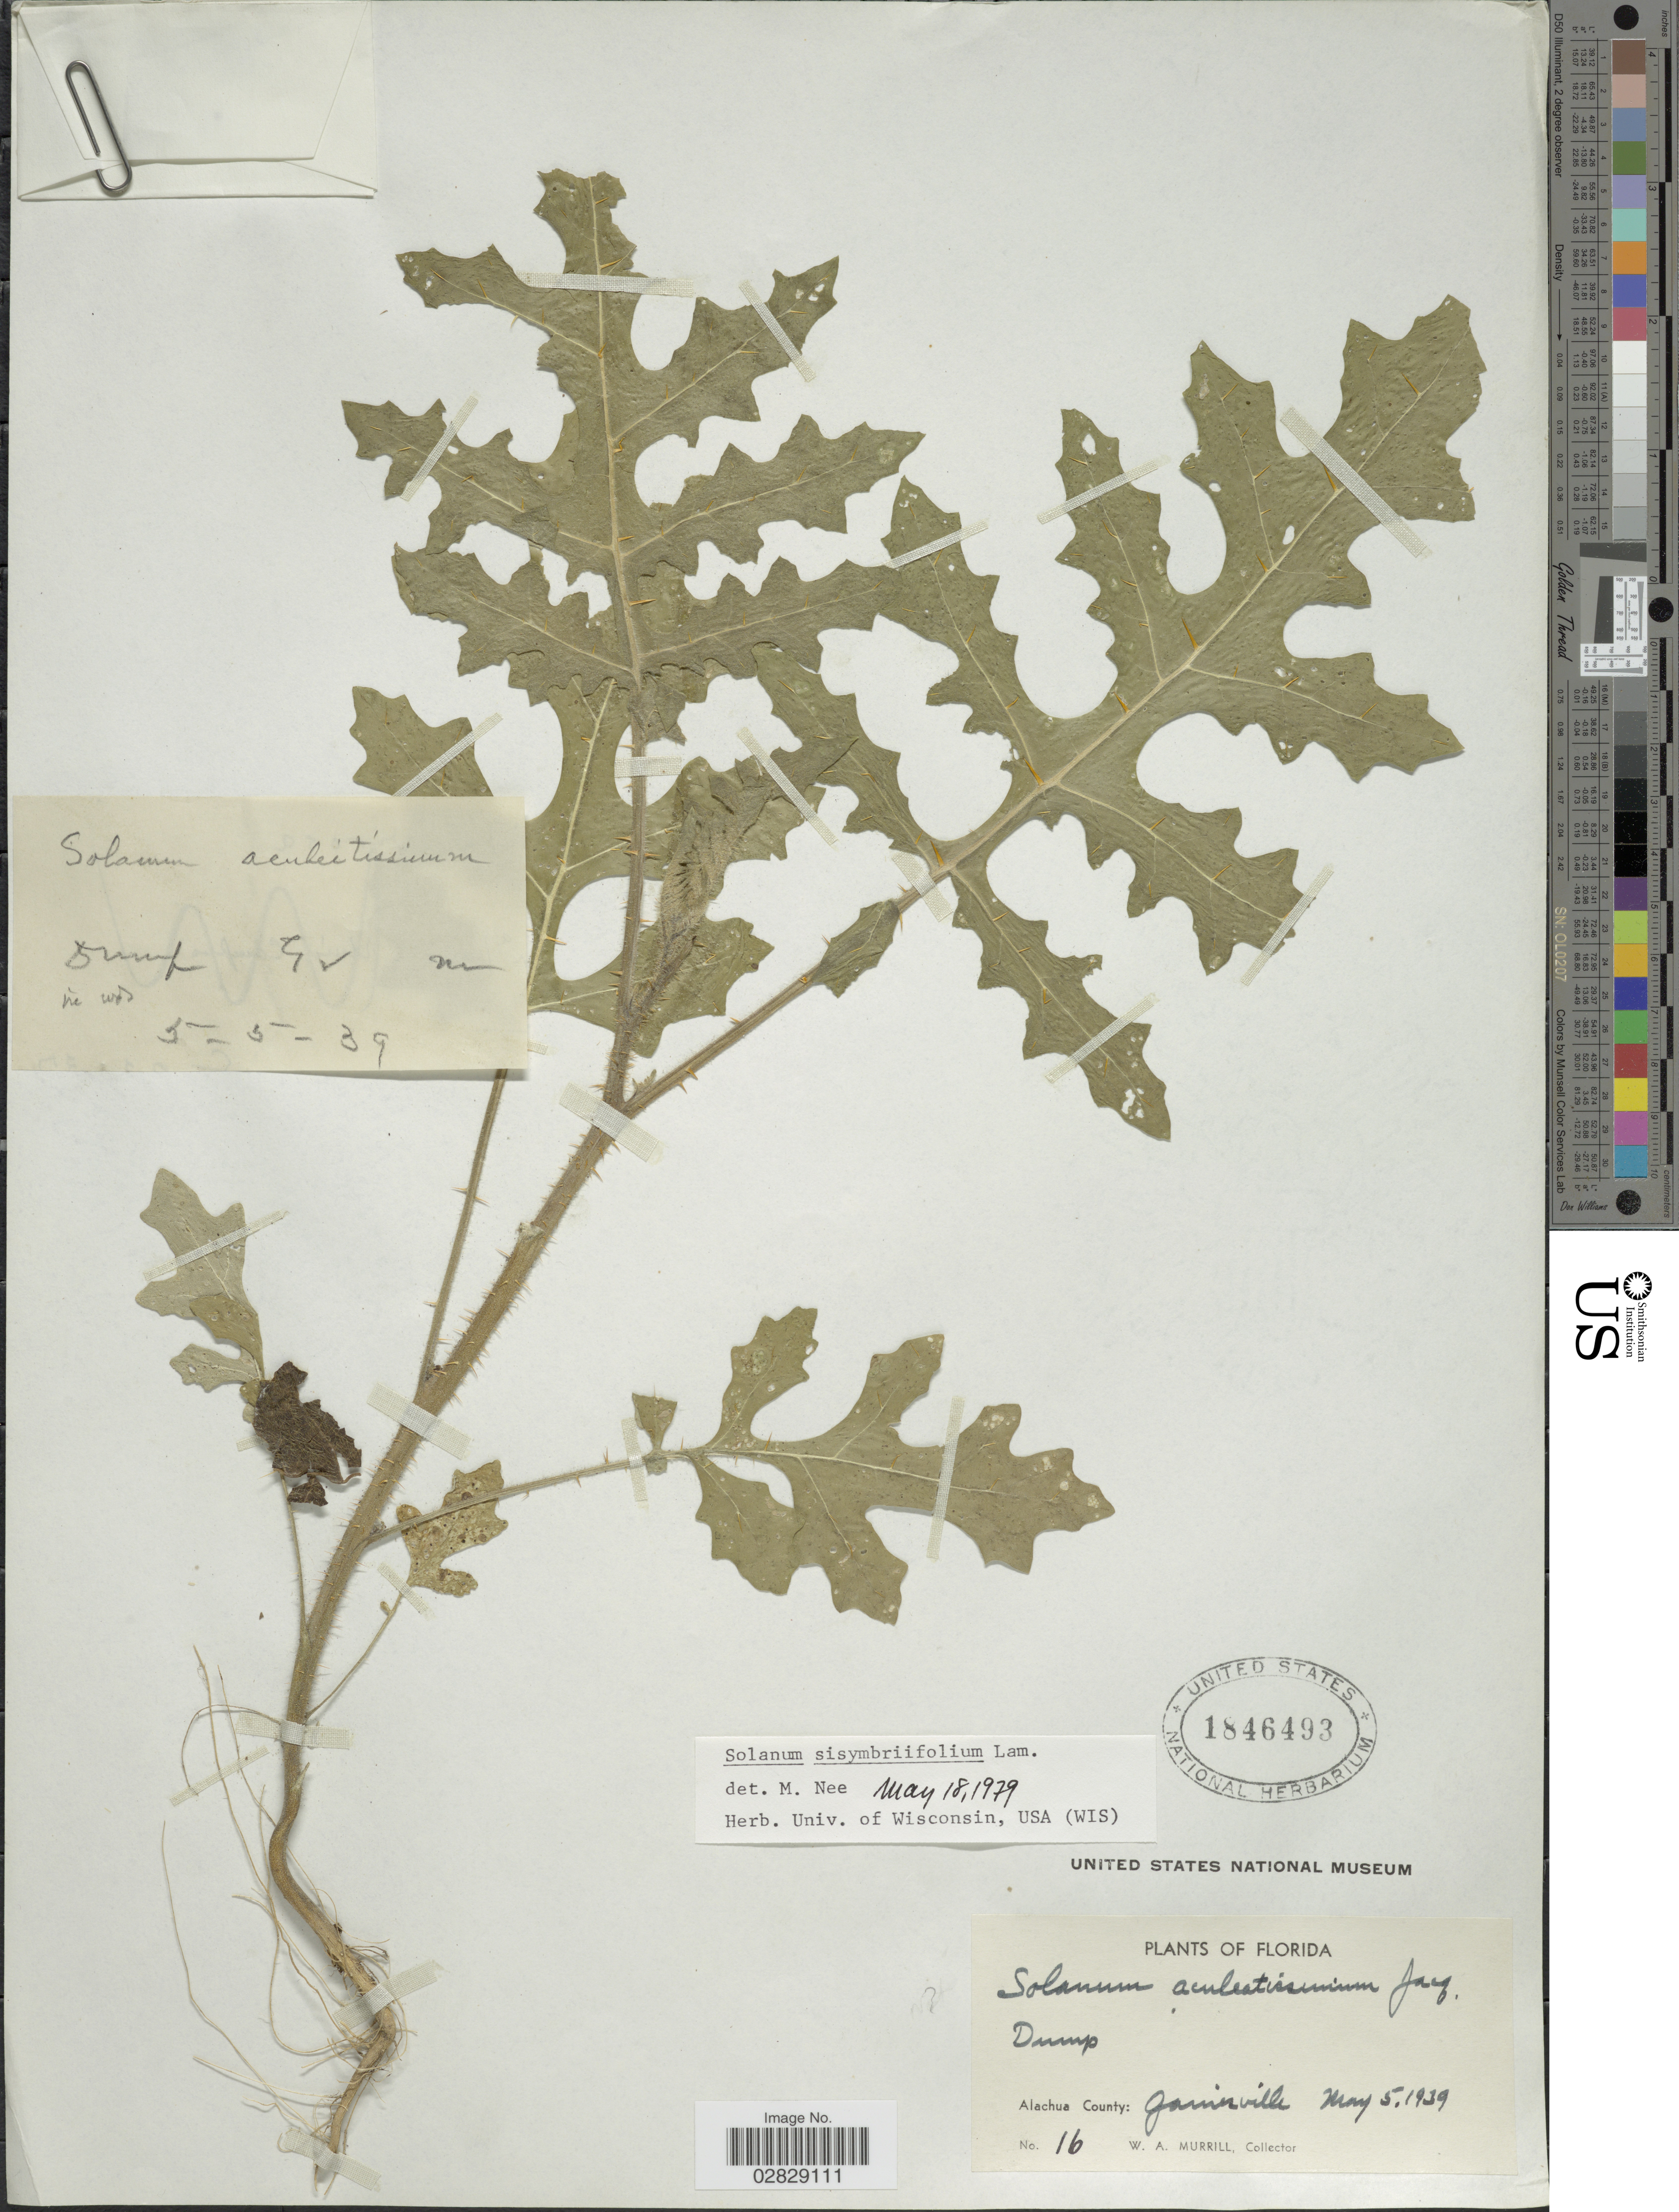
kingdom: Plantae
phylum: Tracheophyta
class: Magnoliopsida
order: Solanales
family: Solanaceae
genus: Solanum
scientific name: Solanum sisymbrifolium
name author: Lam.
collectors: W. A. Murrill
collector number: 16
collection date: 1939-05-05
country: United States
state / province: Florida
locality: Alachua County: Gainesville.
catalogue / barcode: US 1846493